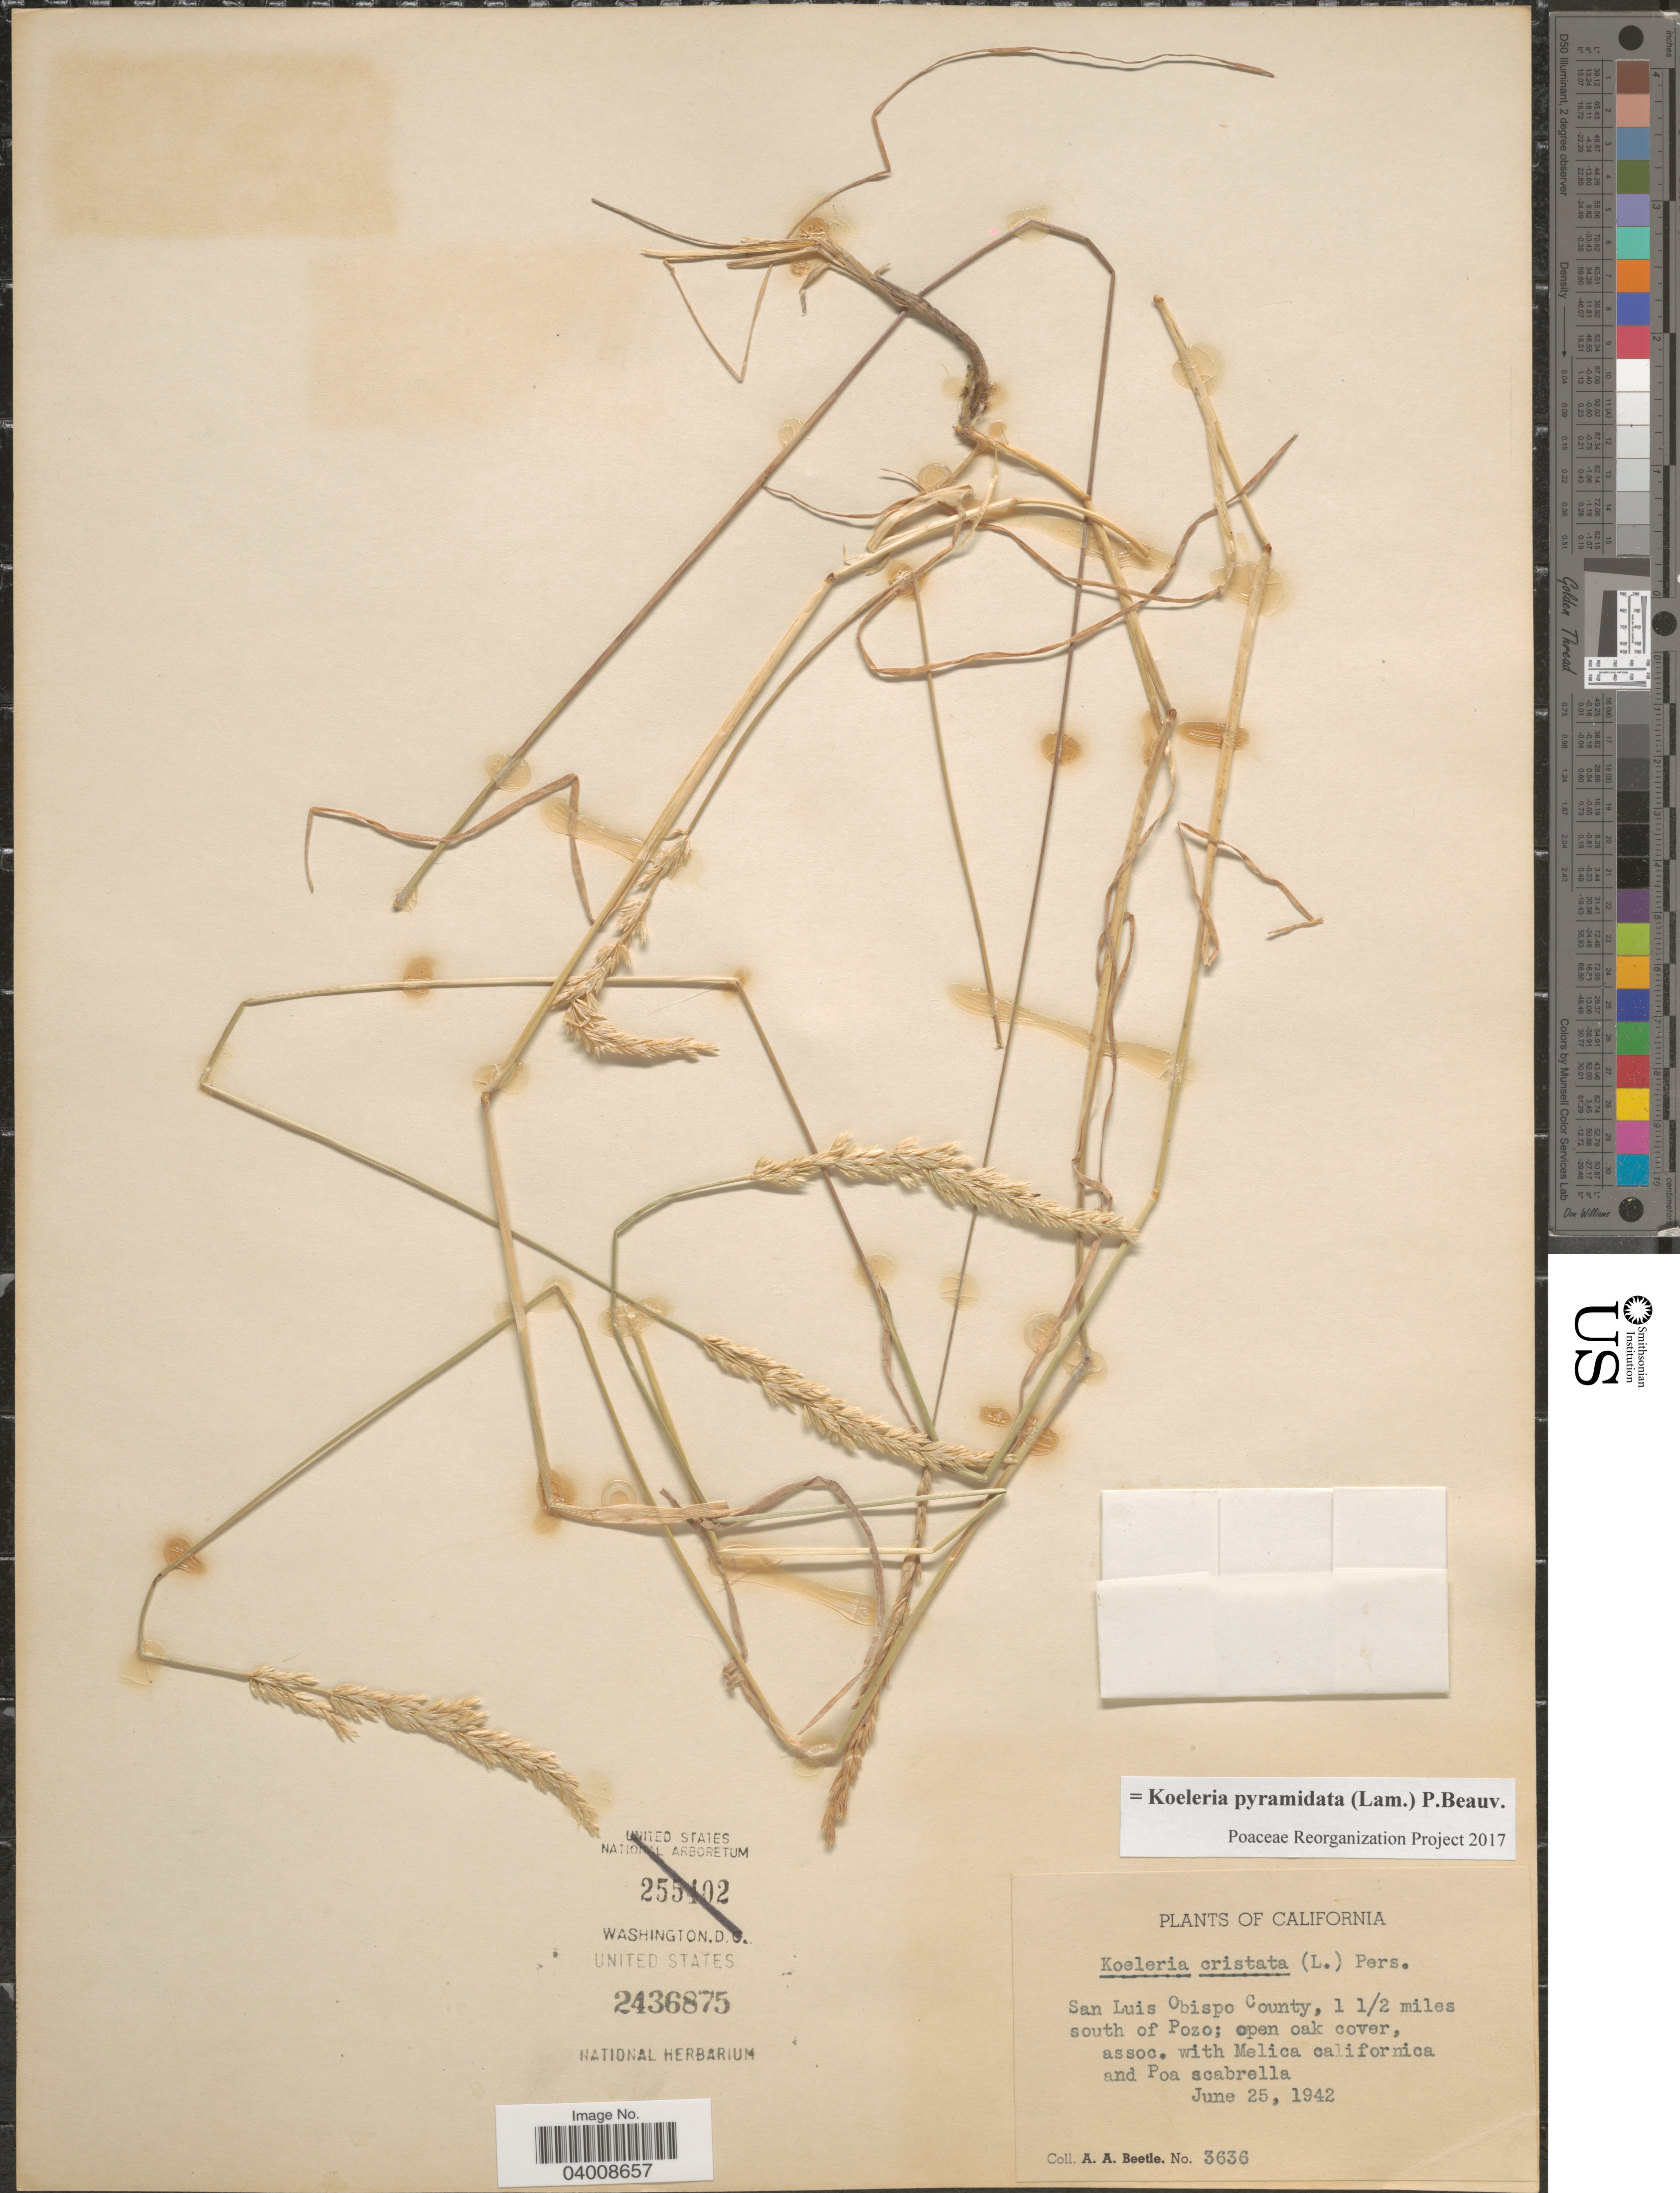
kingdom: Plantae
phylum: Tracheophyta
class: Liliopsida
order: Poales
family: Poaceae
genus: Koeleria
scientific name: Koeleria pyramidata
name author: (Lam.) P. Beauv.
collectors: A. A. Beetle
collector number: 3636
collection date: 1942-06-25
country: United States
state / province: California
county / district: San Luis Obispo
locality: San Luis Obispo County, 1 ½ miles south of Pozo.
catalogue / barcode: US 2436875